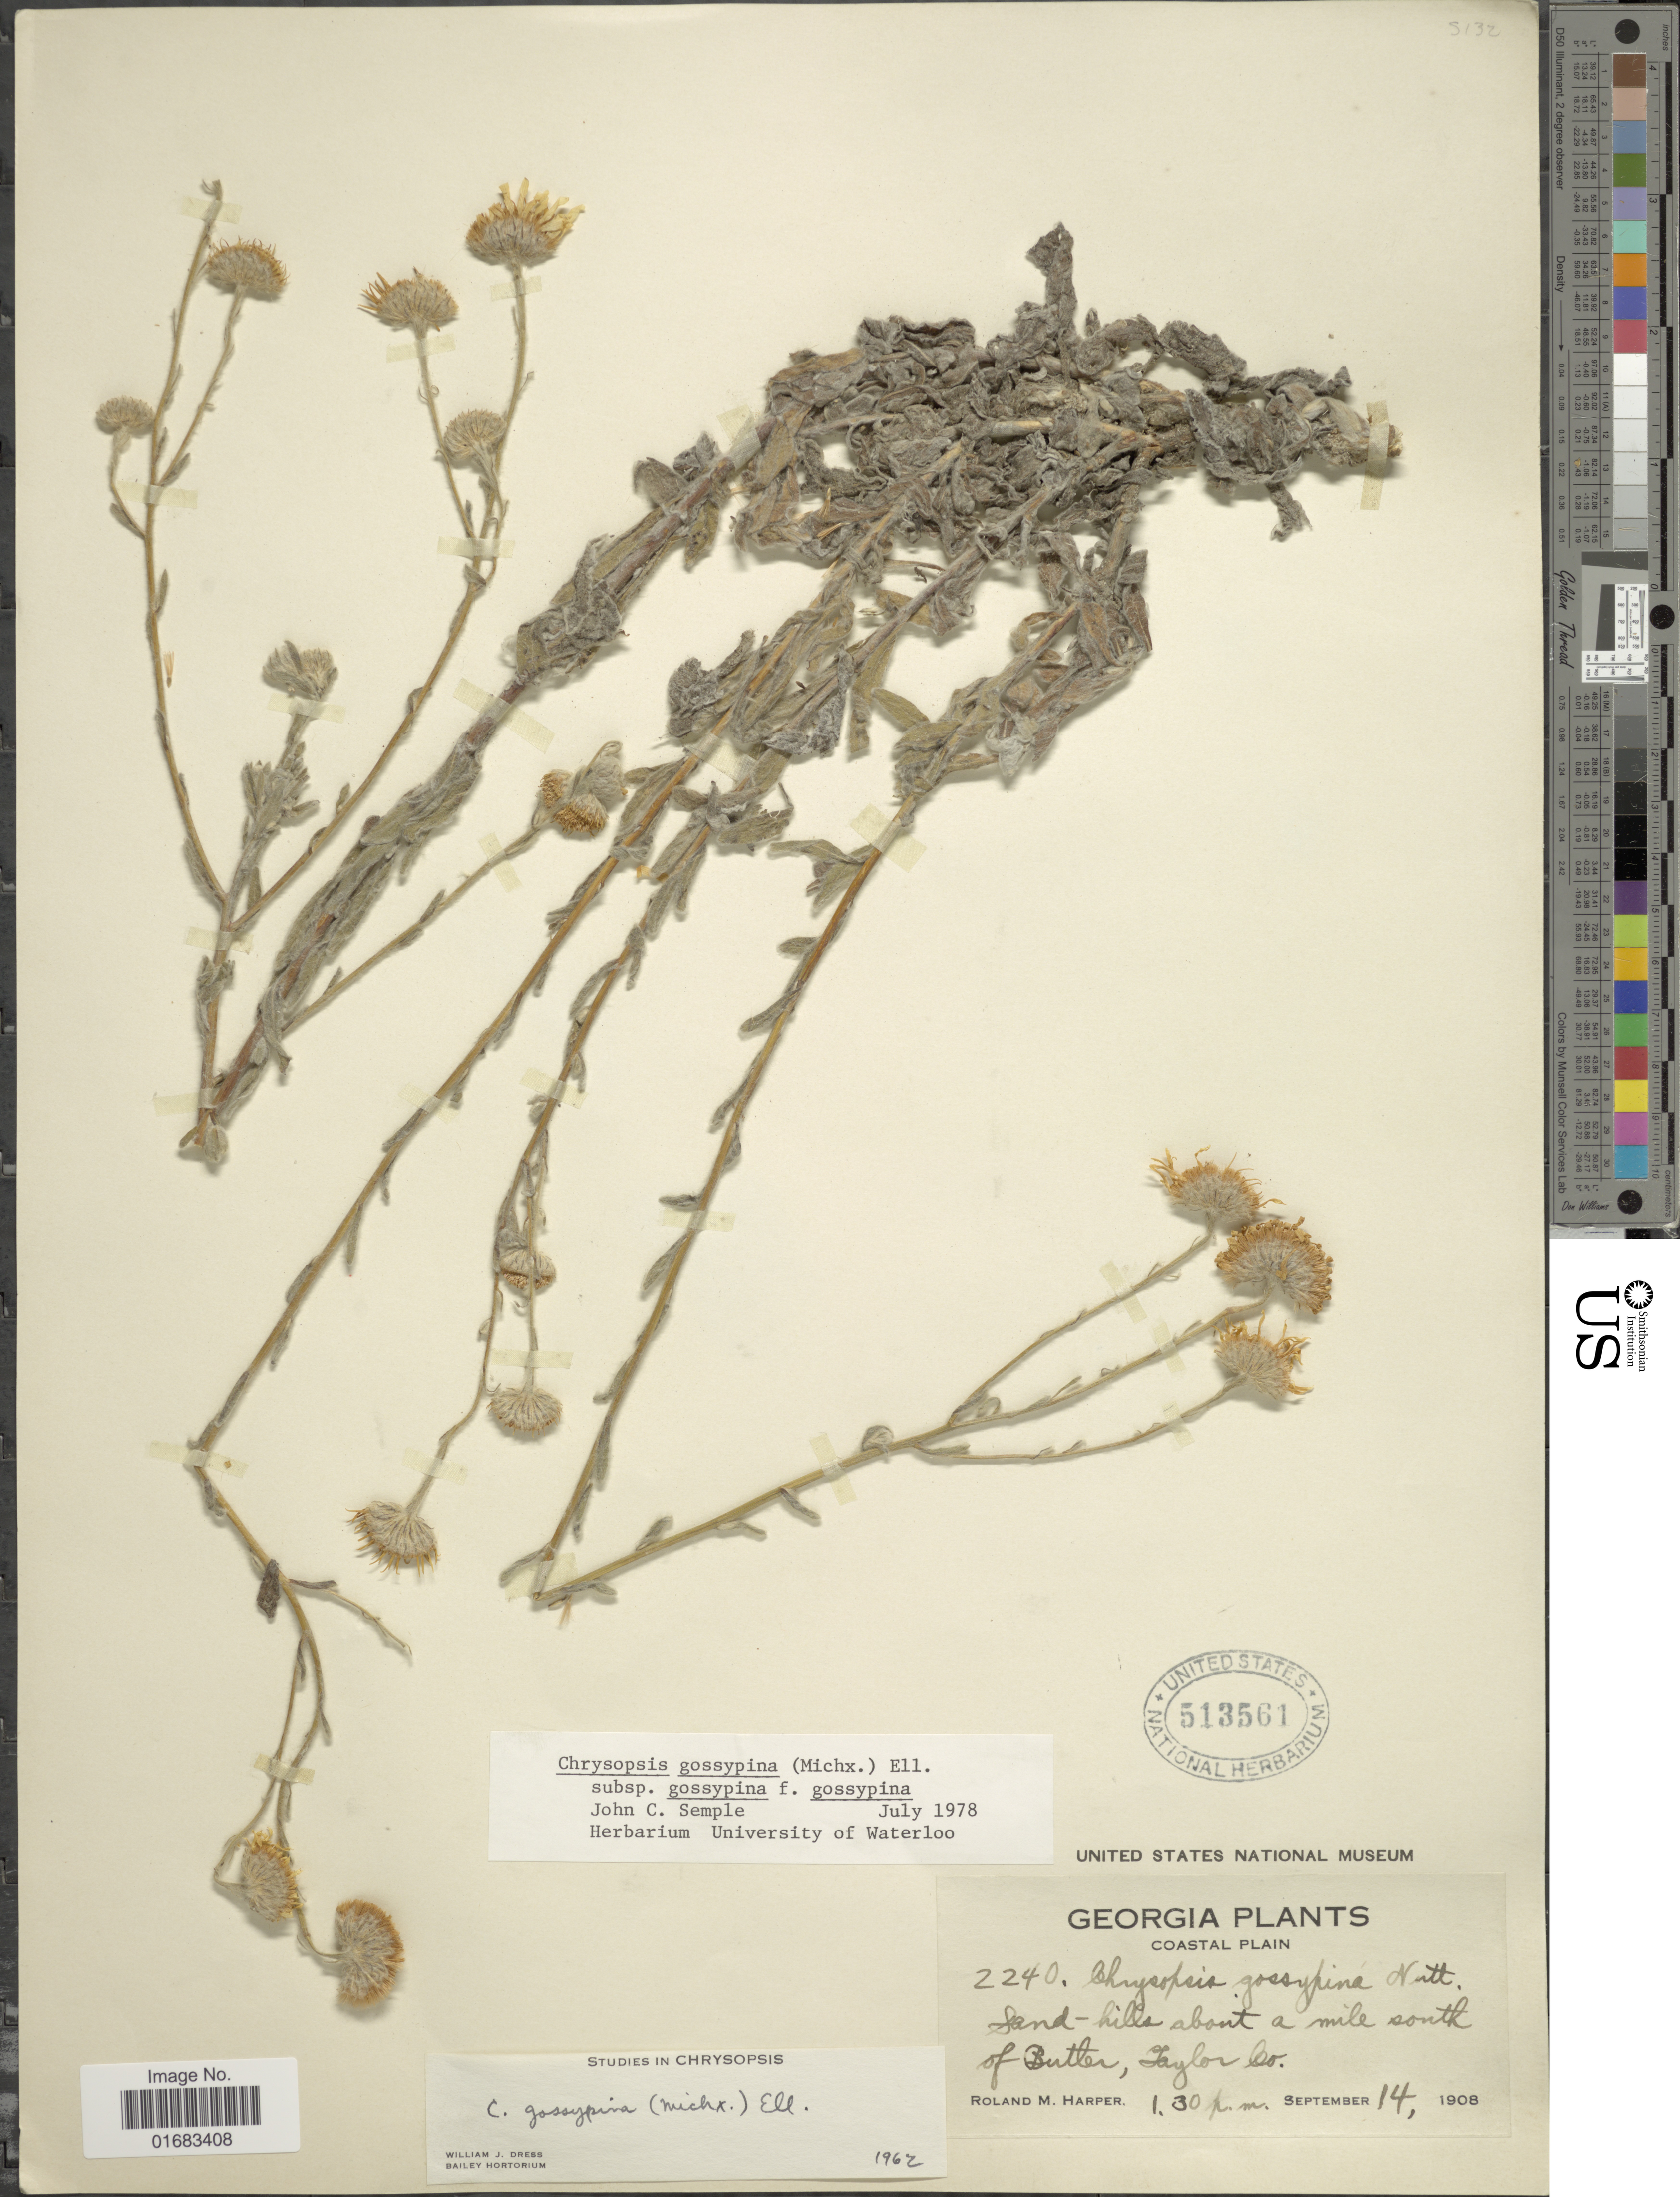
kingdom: Plantae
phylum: Tracheophyta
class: Magnoliopsida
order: Asterales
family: Asteraceae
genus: Chrysopsis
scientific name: Chrysopsis gossypina f. gossypina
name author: (Michx.) Elliott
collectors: R. M. Harper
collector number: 2240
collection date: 1908-09-14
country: United States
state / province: Georgia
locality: Sand hills about a mile south of Butler, Taylor Co.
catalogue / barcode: US 513561